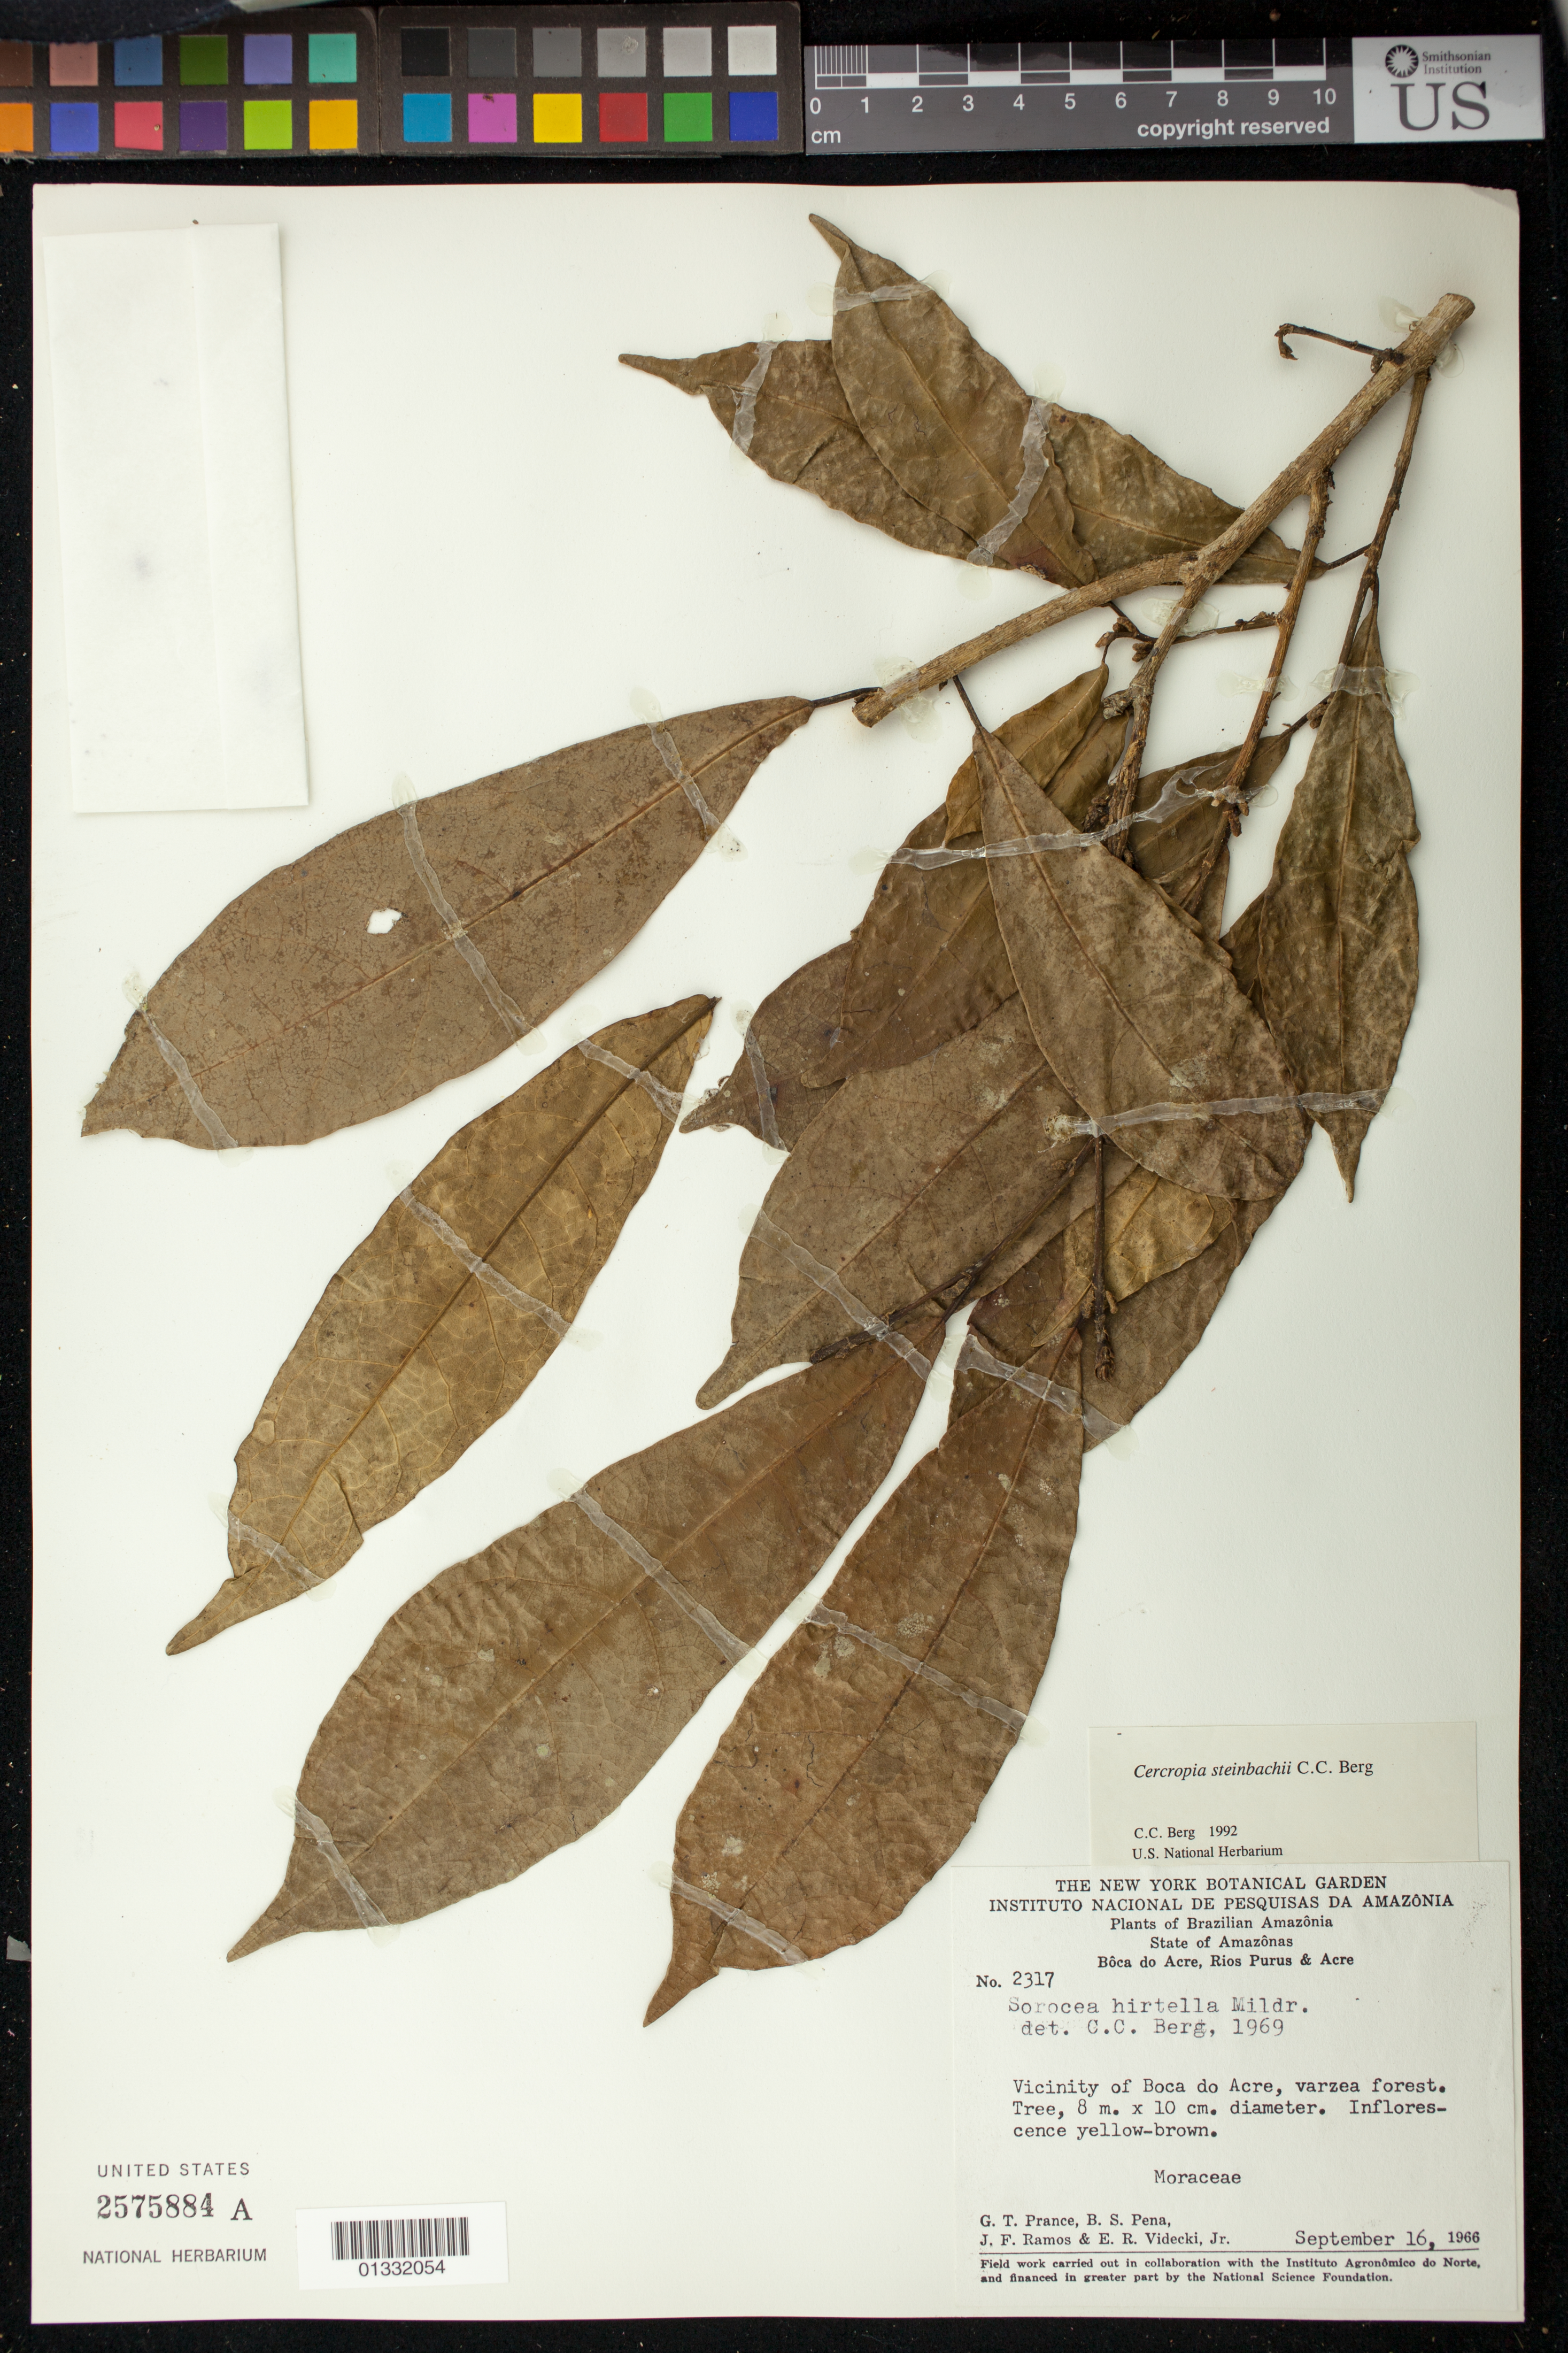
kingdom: Plantae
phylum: Tracheophyta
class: Magnoliopsida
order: Rosales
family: Moraceae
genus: Sorocea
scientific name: Sorocea steinbachii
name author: C.C. Berg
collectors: G. T. Prance, B. S. Pena, J. F. Ramos & E. R. Videcki Jr.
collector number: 2317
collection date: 1966-09-16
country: Brazil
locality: Vicinity of Boca do Acre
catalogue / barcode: US 2575884A